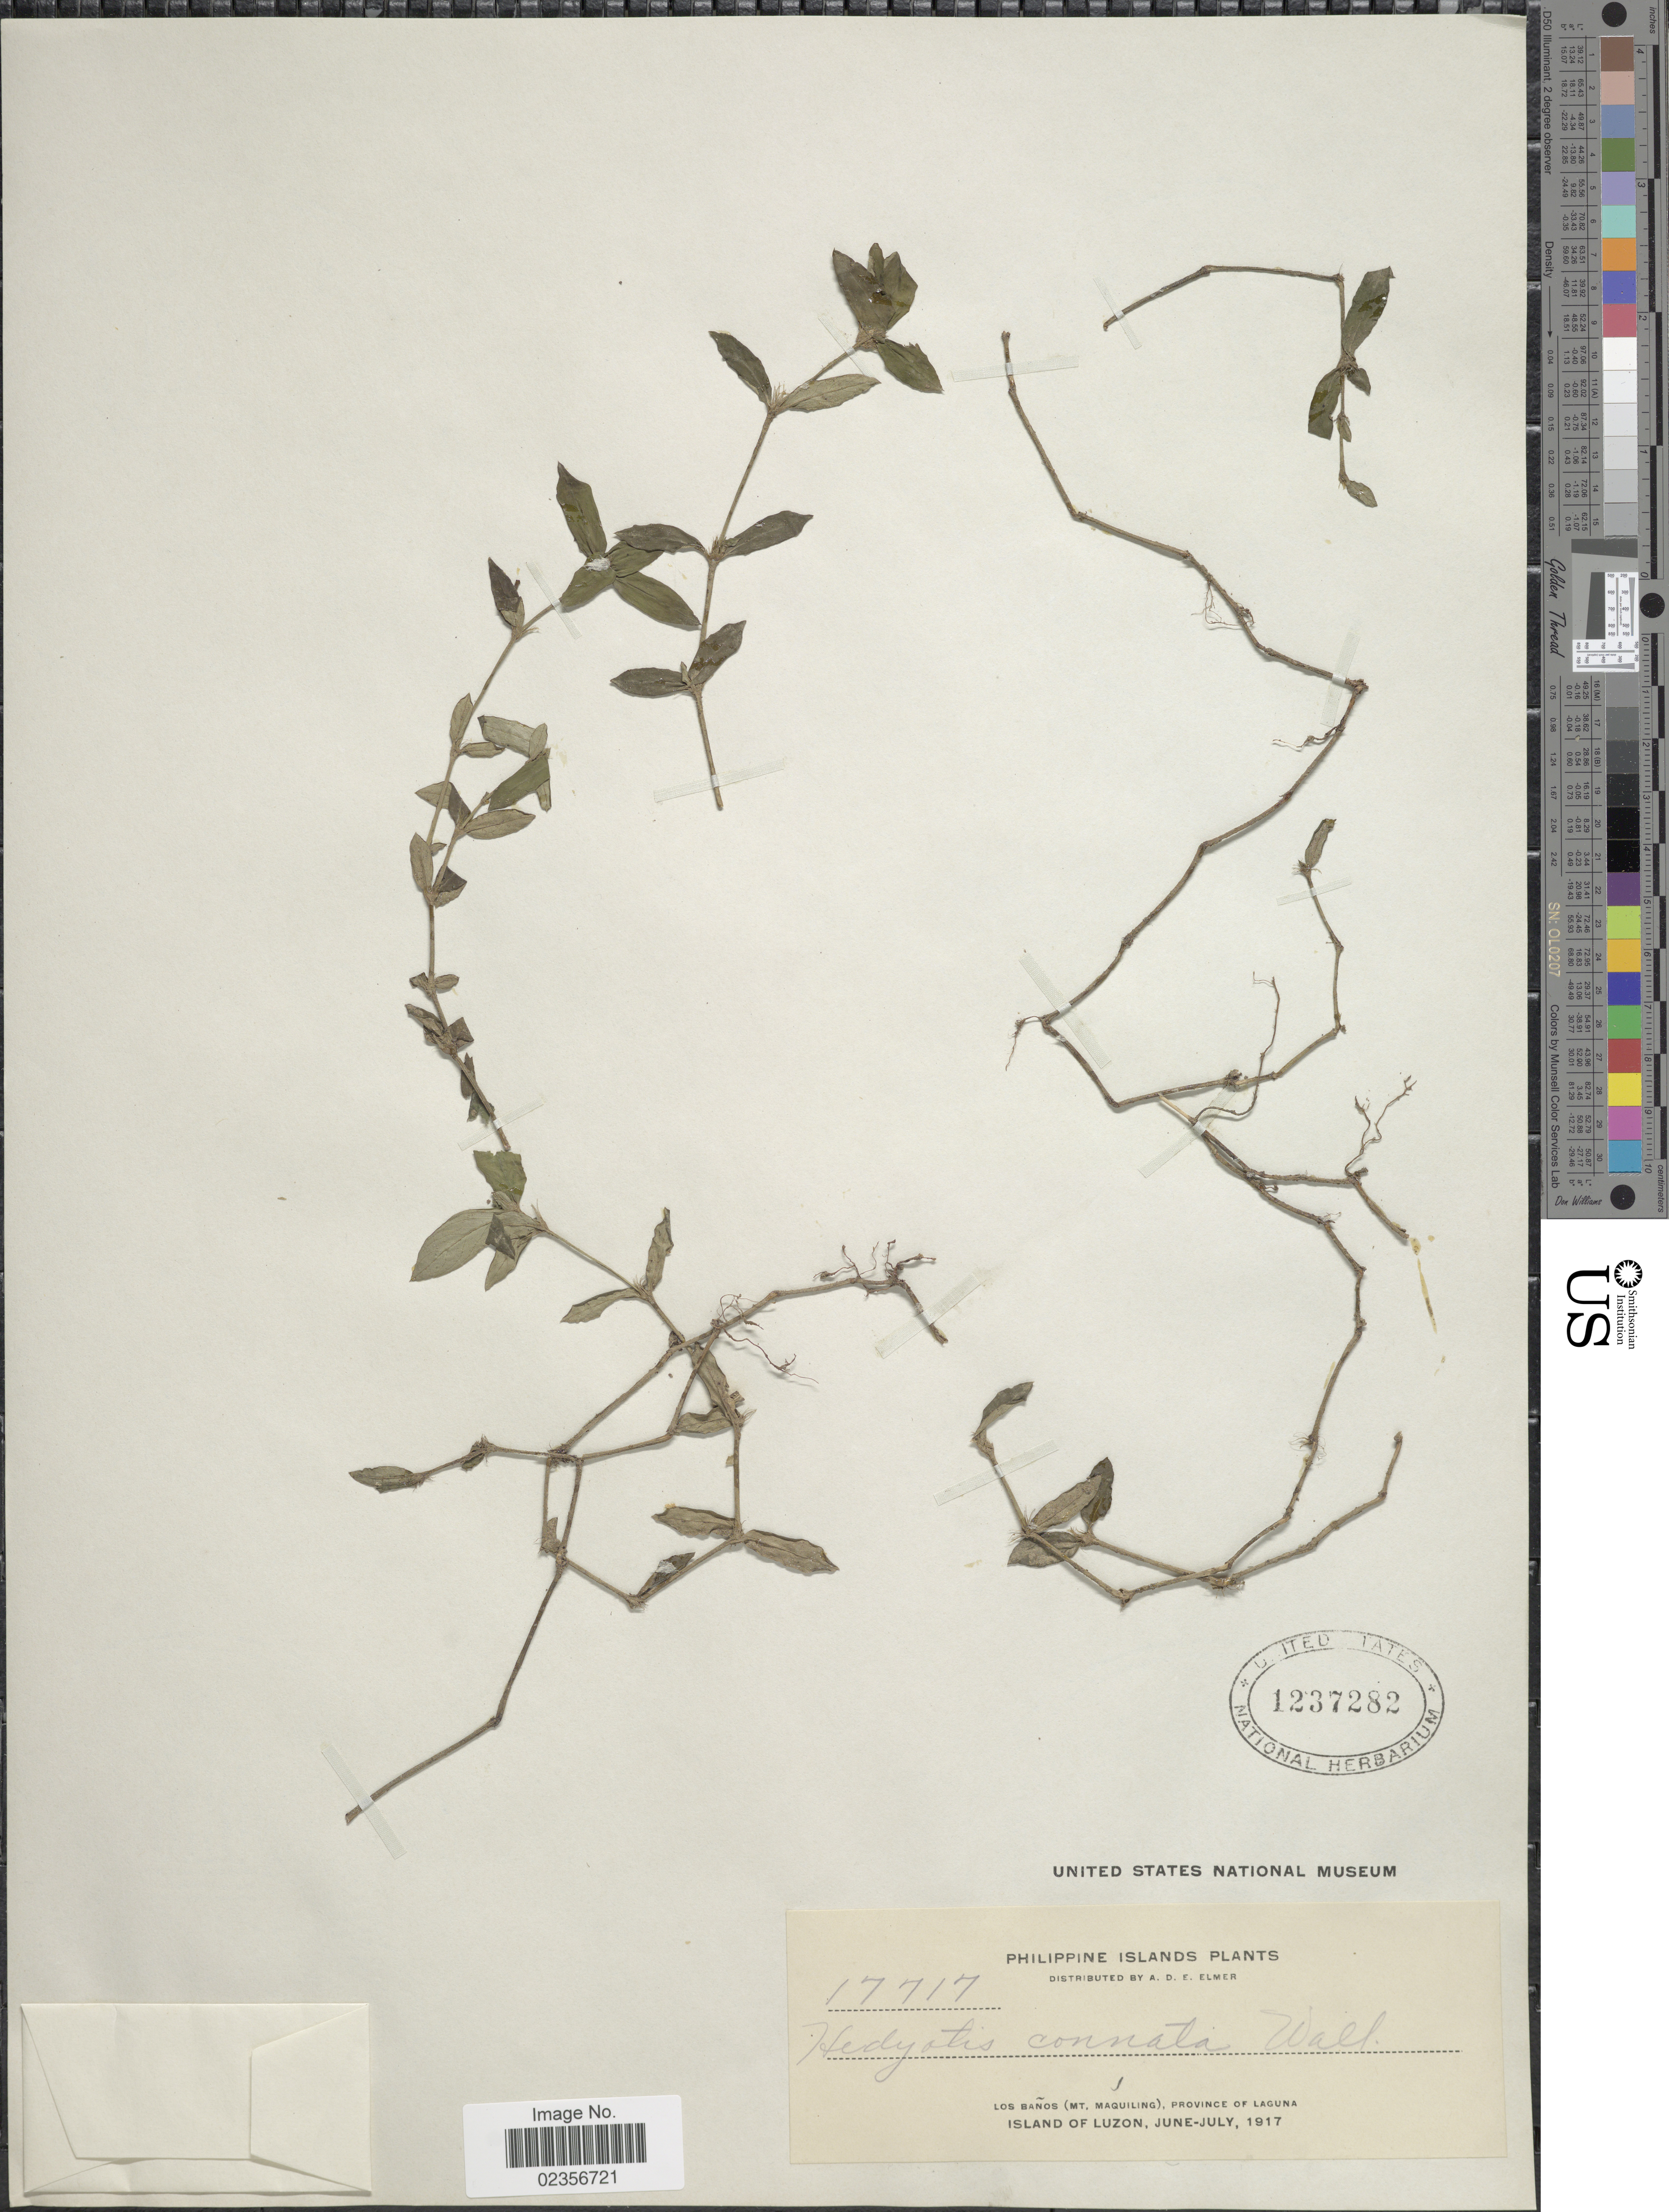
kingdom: Plantae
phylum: Tracheophyta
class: Magnoliopsida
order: Gentianales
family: Rubiaceae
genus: Hedyotis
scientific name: Hedyotis connata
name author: Hook. f.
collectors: A. D. E. Elmer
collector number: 17717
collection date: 1917-06/1917-07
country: Philippines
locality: Los Baños (Mt. Maquiling), Province of Laguna. Island of Luzon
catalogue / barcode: US 1237282